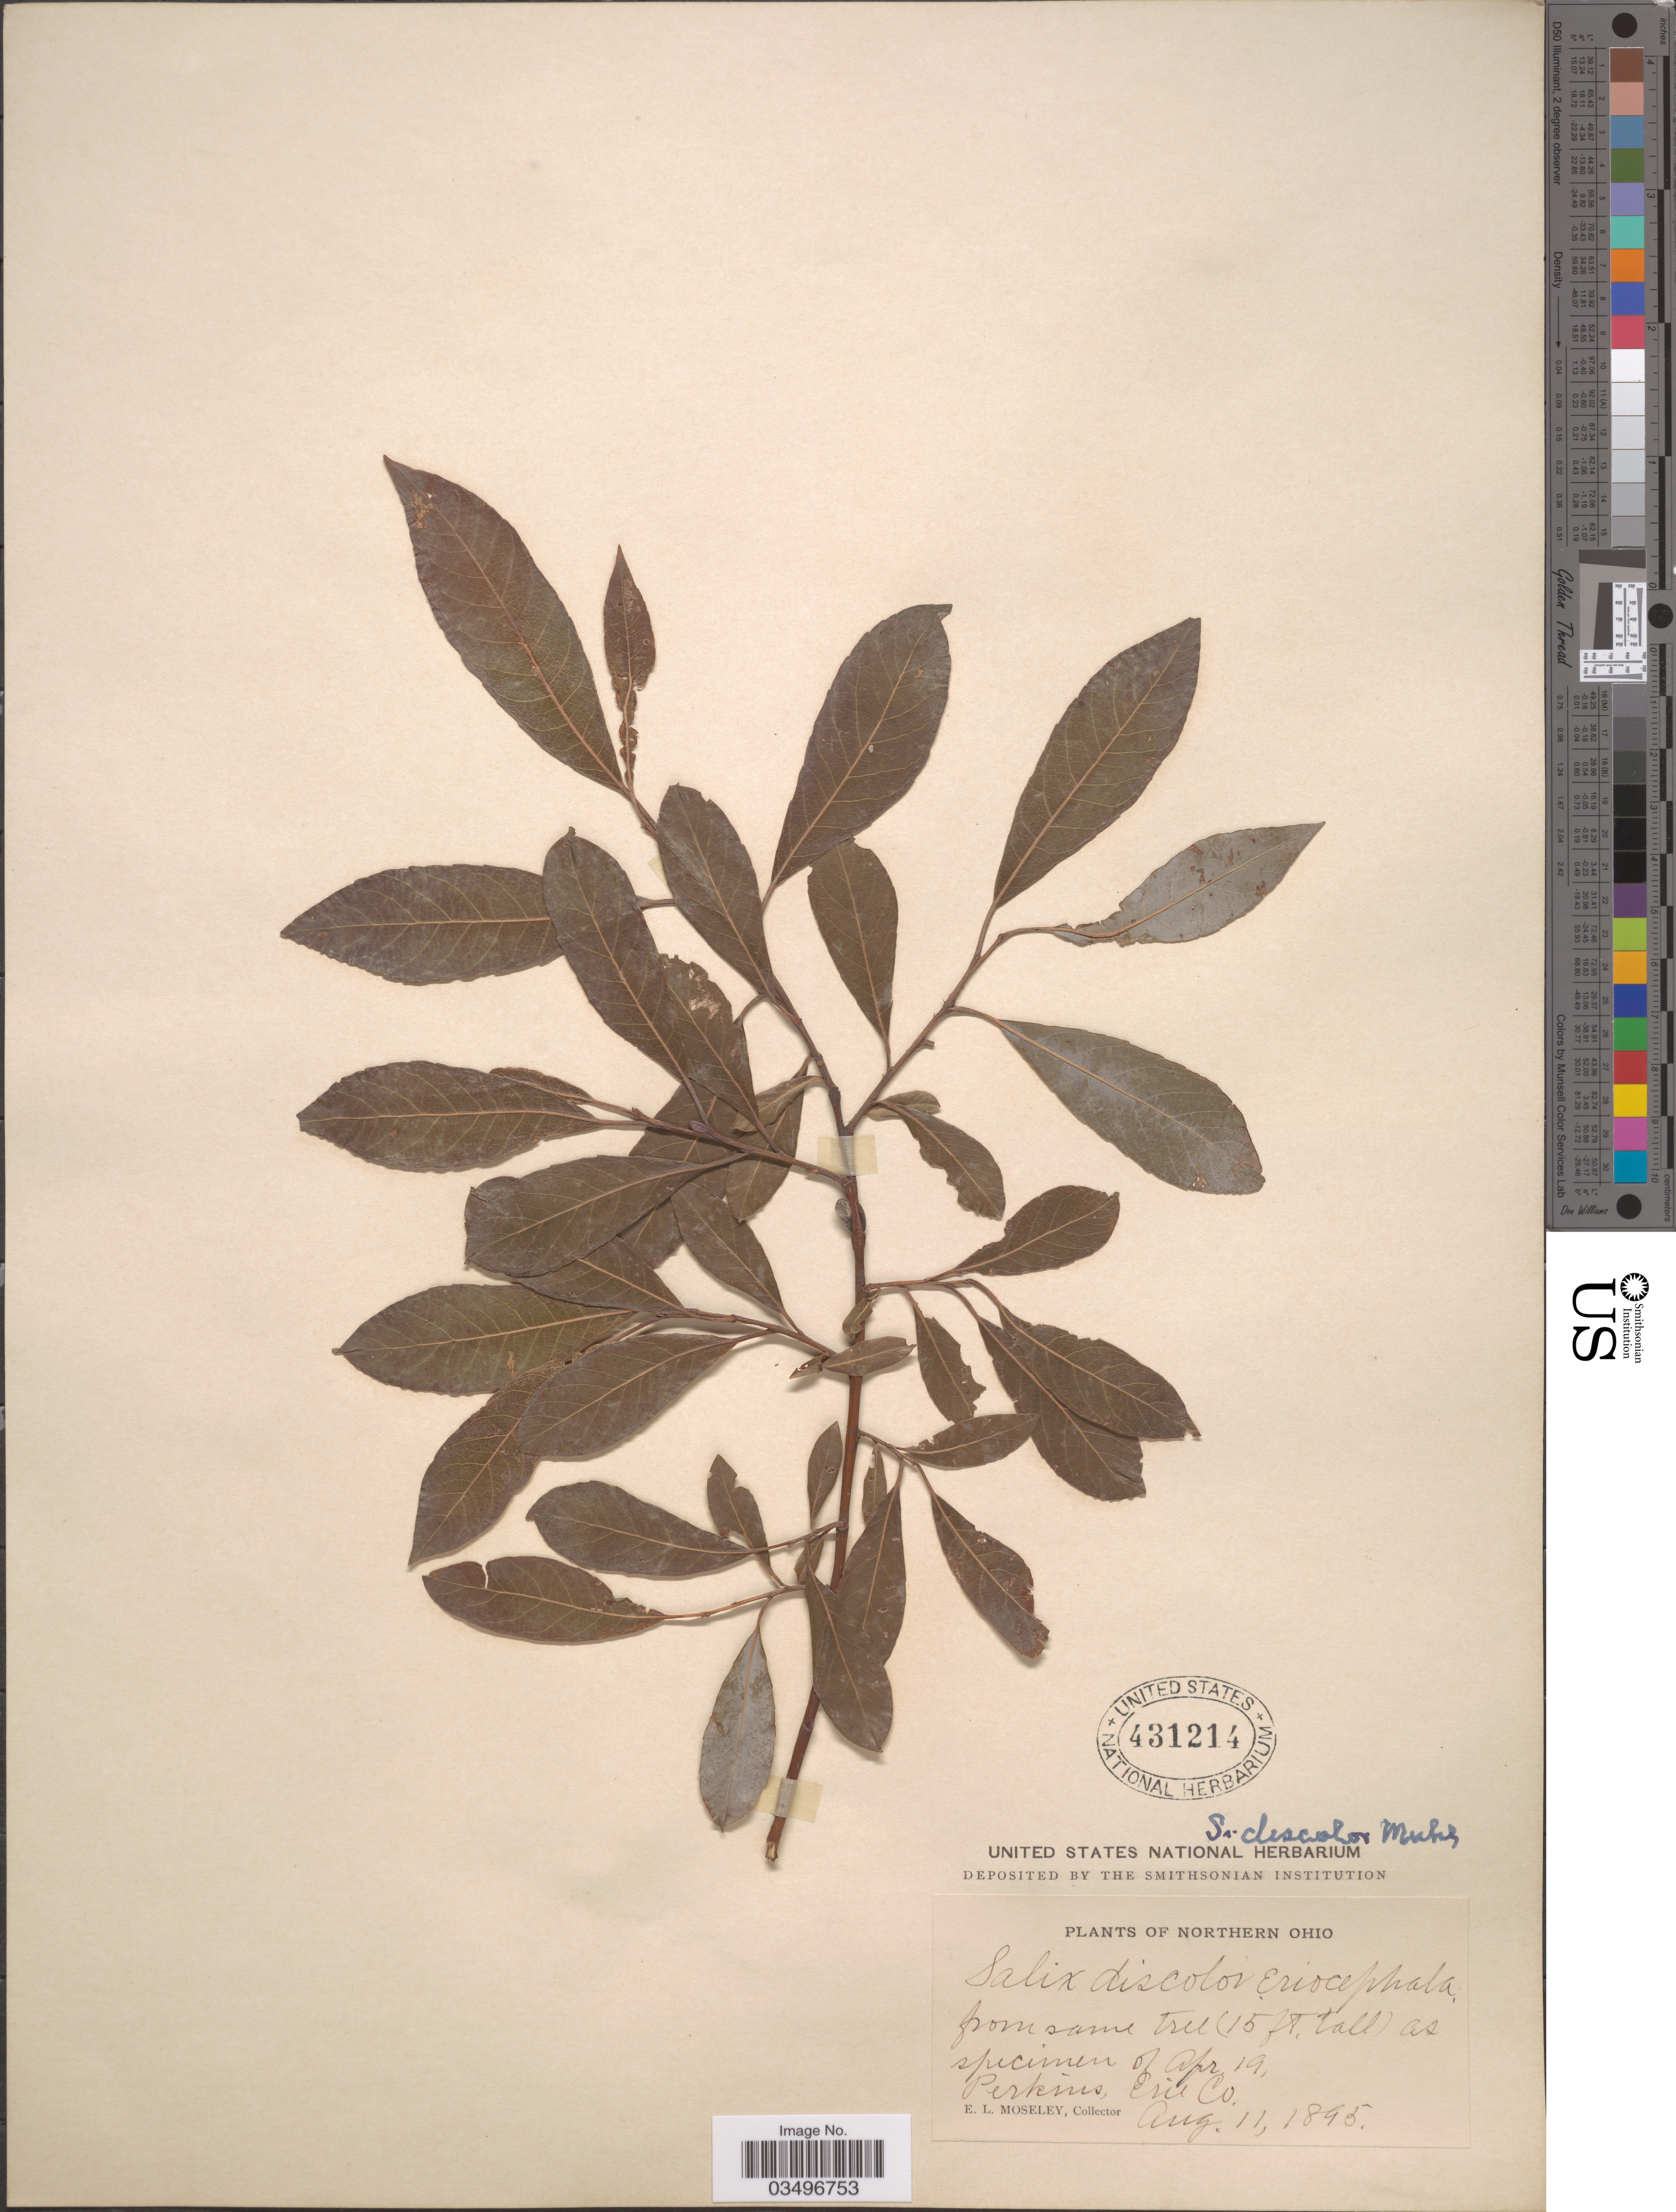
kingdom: Plantae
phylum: Tracheophyta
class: Magnoliopsida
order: Malpighiales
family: Salicaceae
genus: Salix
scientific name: Salix discolor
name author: Muhl.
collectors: E. Moseley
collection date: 1895-08-11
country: United States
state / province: Ohio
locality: Northern Ohio. Perkins, Erie Co.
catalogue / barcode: US 431214